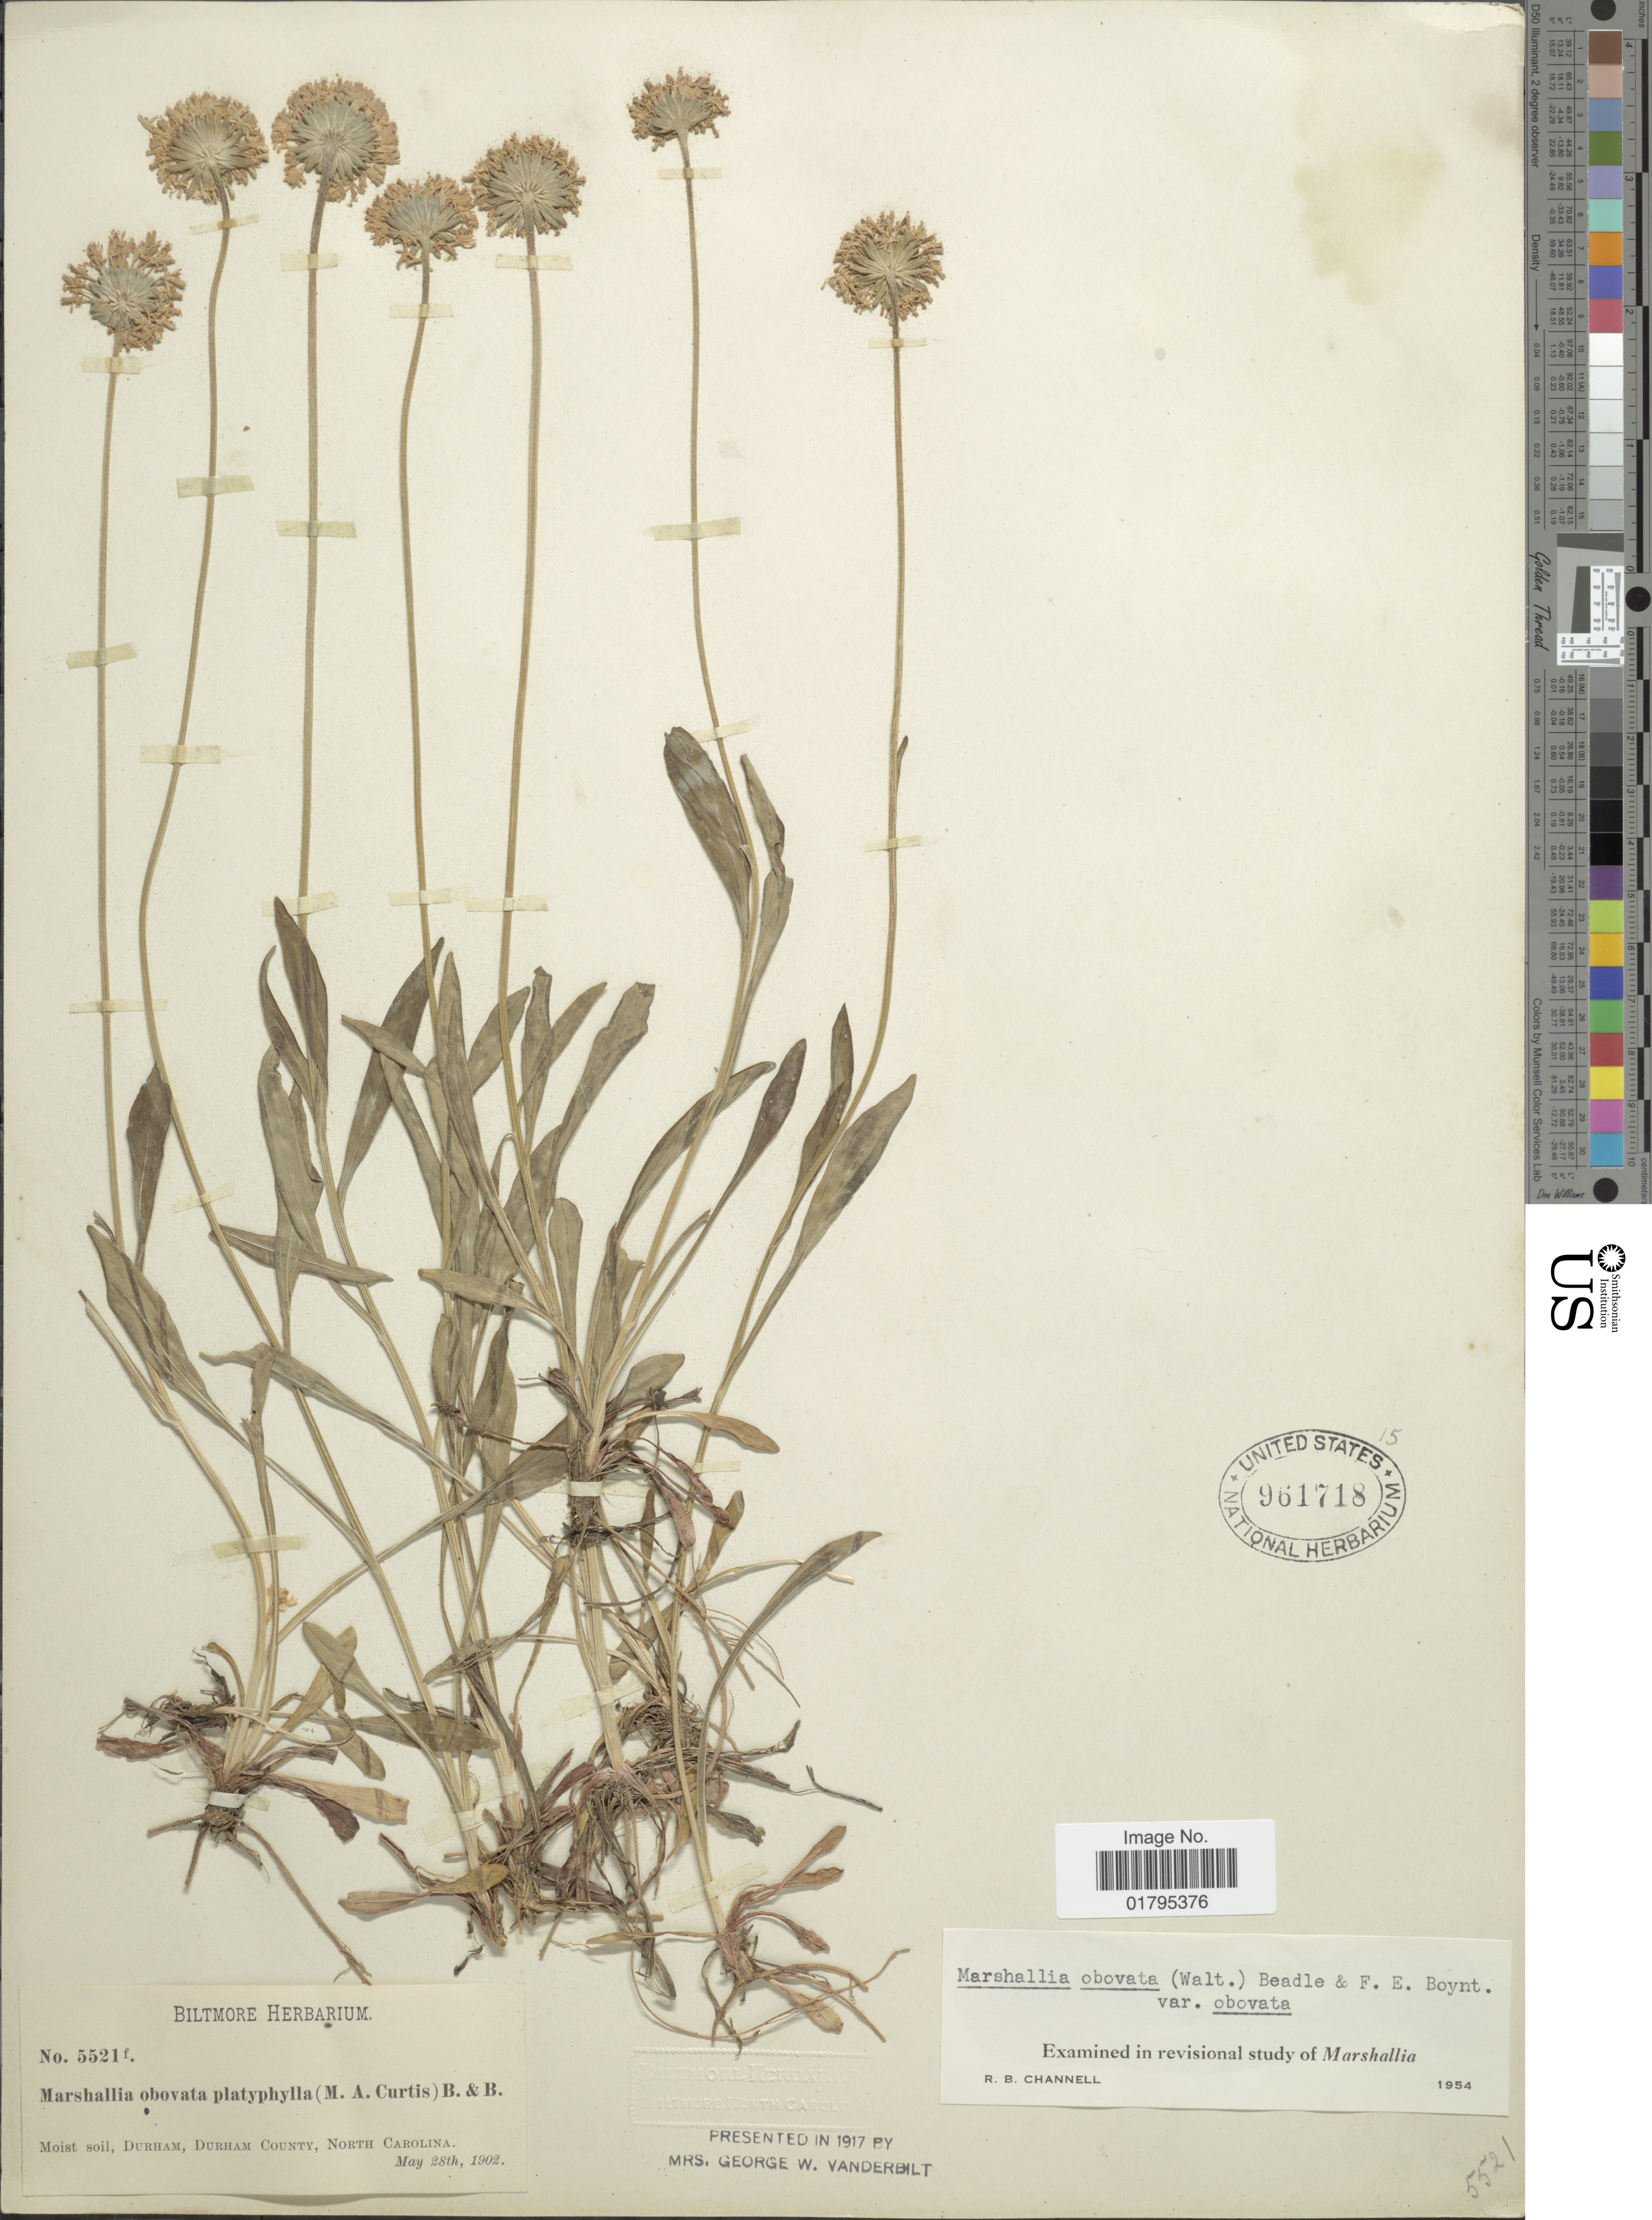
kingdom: Plantae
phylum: Tracheophyta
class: Magnoliopsida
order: Asterales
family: Asteraceae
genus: Marshallia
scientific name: Marshallia obovata var. obovata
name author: (Walter) Beadle & F.E. Boynton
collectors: ex herb. Biltmore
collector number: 5521f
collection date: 1902-05-28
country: United States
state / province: North Carolina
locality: Moist soil, Durham, Durham County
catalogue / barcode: US 961718